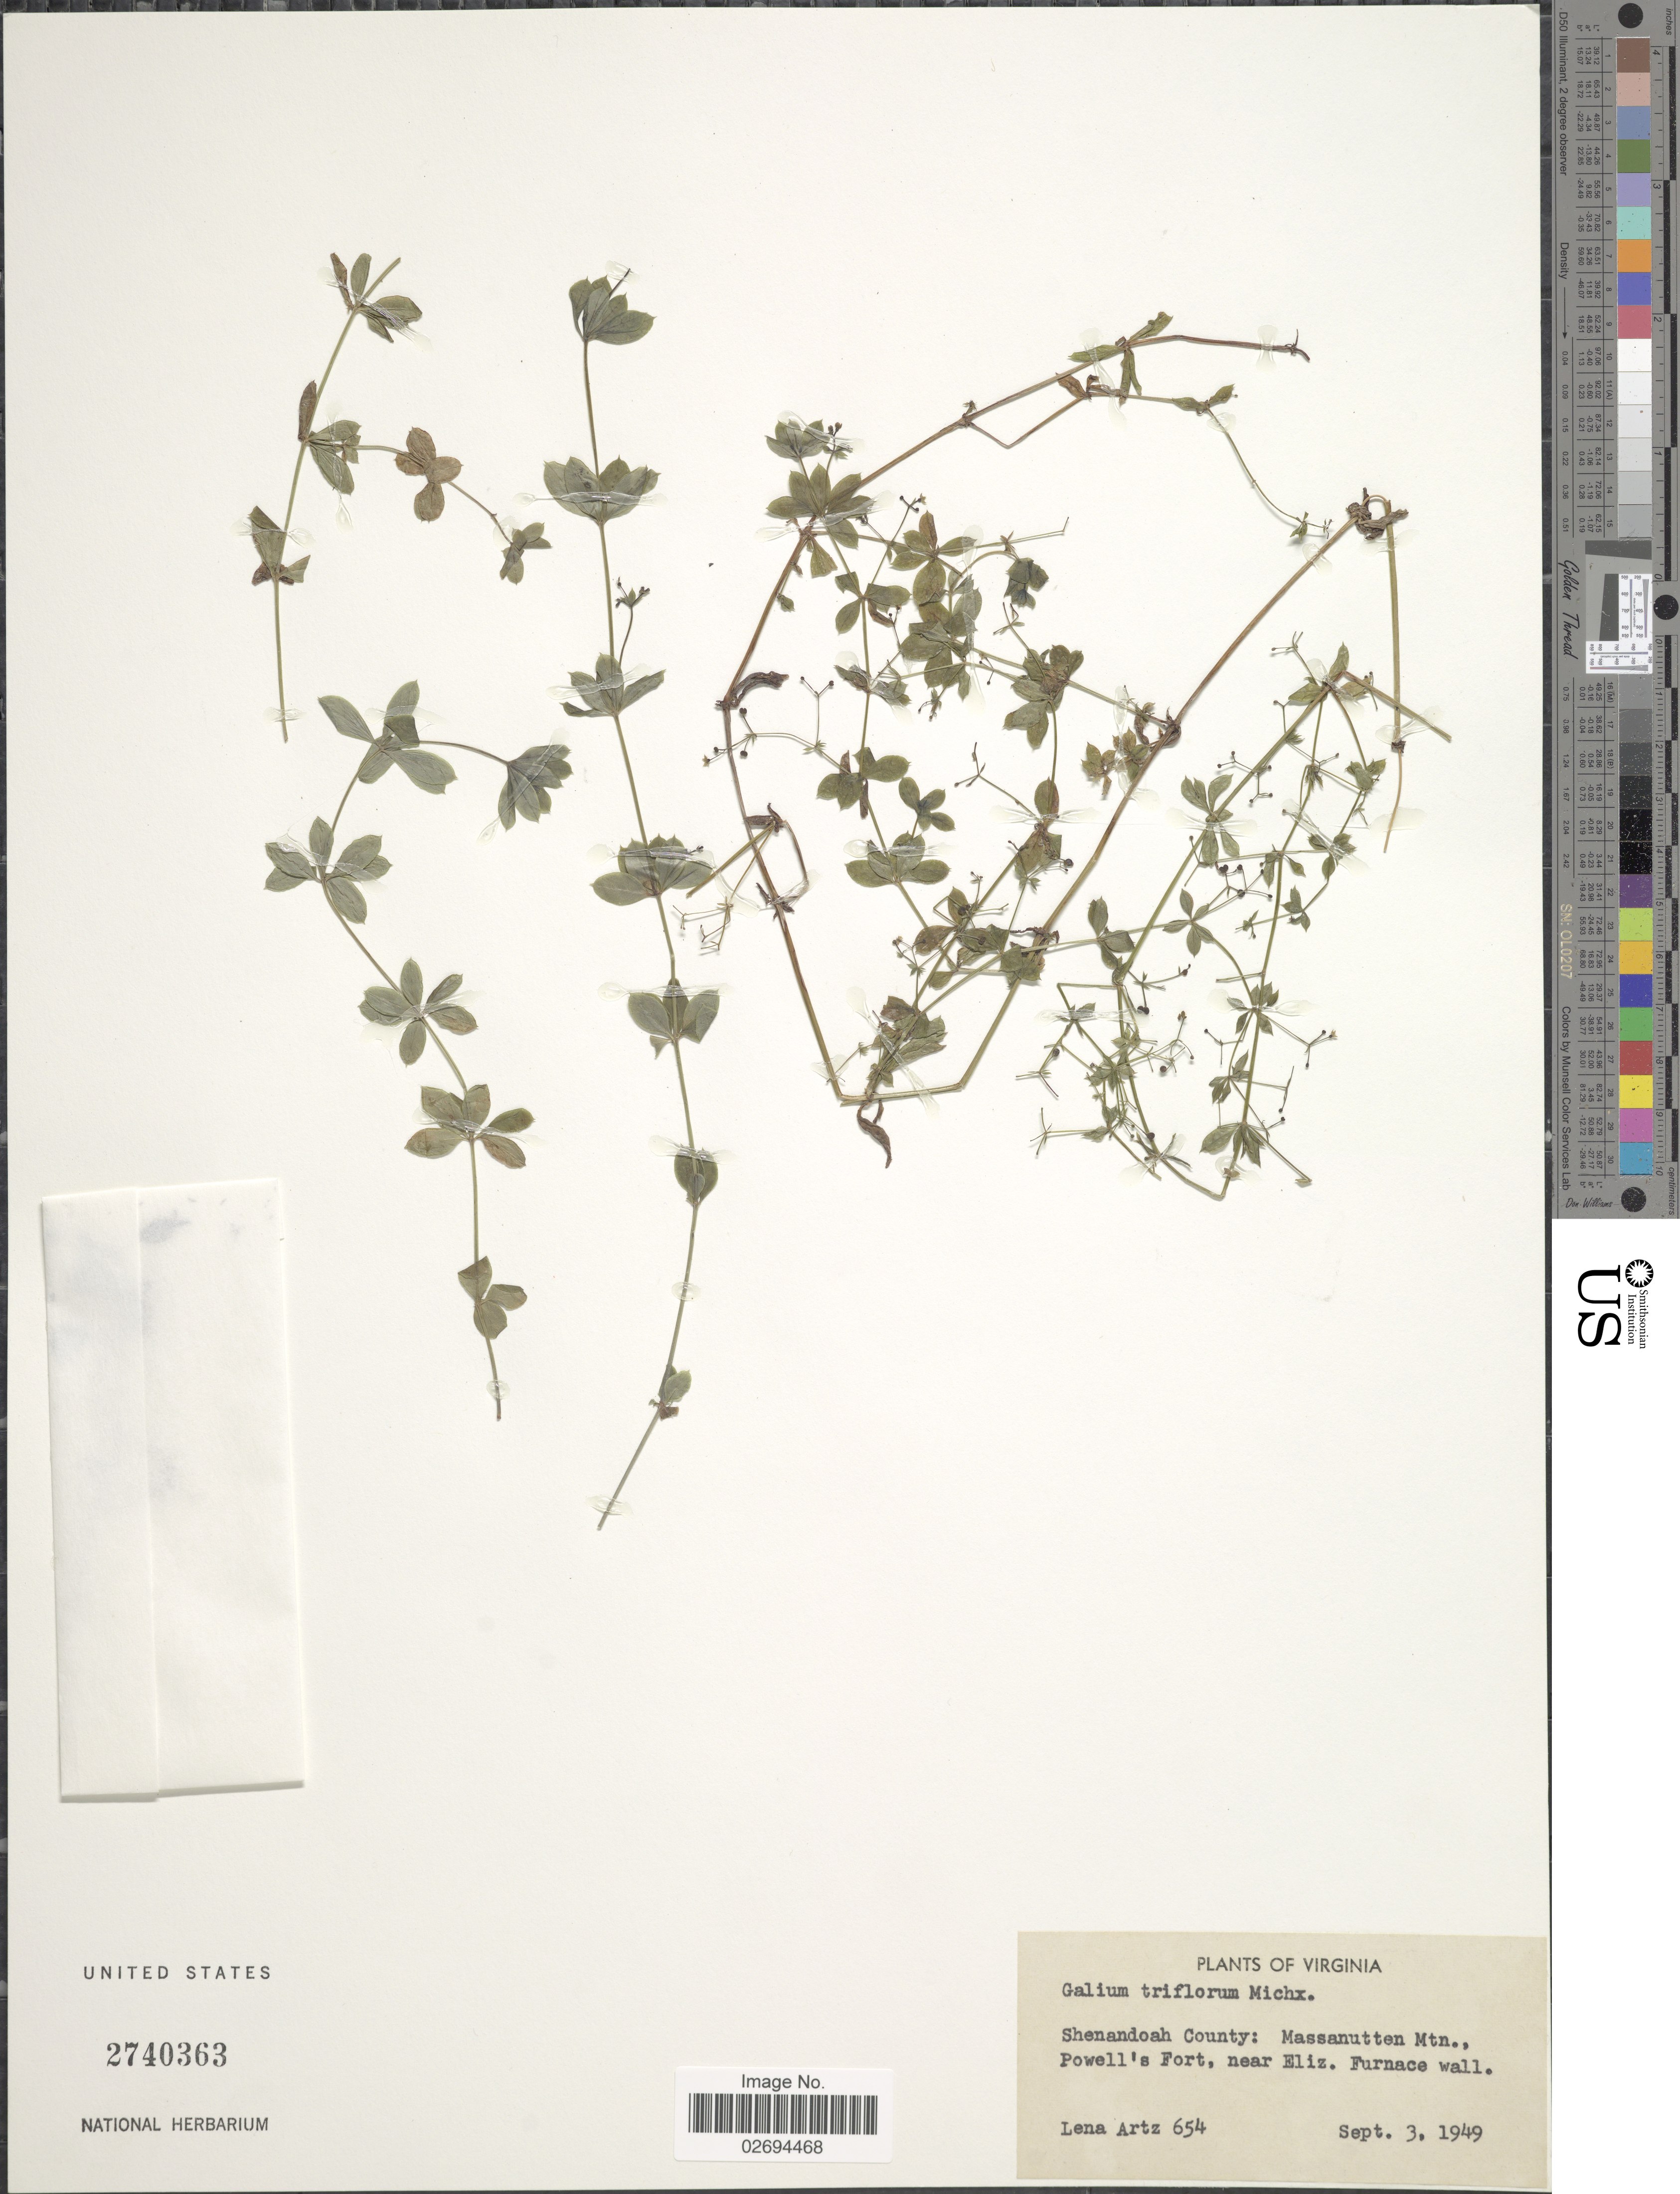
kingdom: Plantae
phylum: Tracheophyta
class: Magnoliopsida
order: Gentianales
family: Rubiaceae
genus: Galium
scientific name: Galium triflorum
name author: Michx.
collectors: L. Artz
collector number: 654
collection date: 1949-09-03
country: United States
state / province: Virginia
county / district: Shenandoah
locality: Shenandoah County: Massanutten Mtn., Powell's Fort, near Eliz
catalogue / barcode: US 2740363